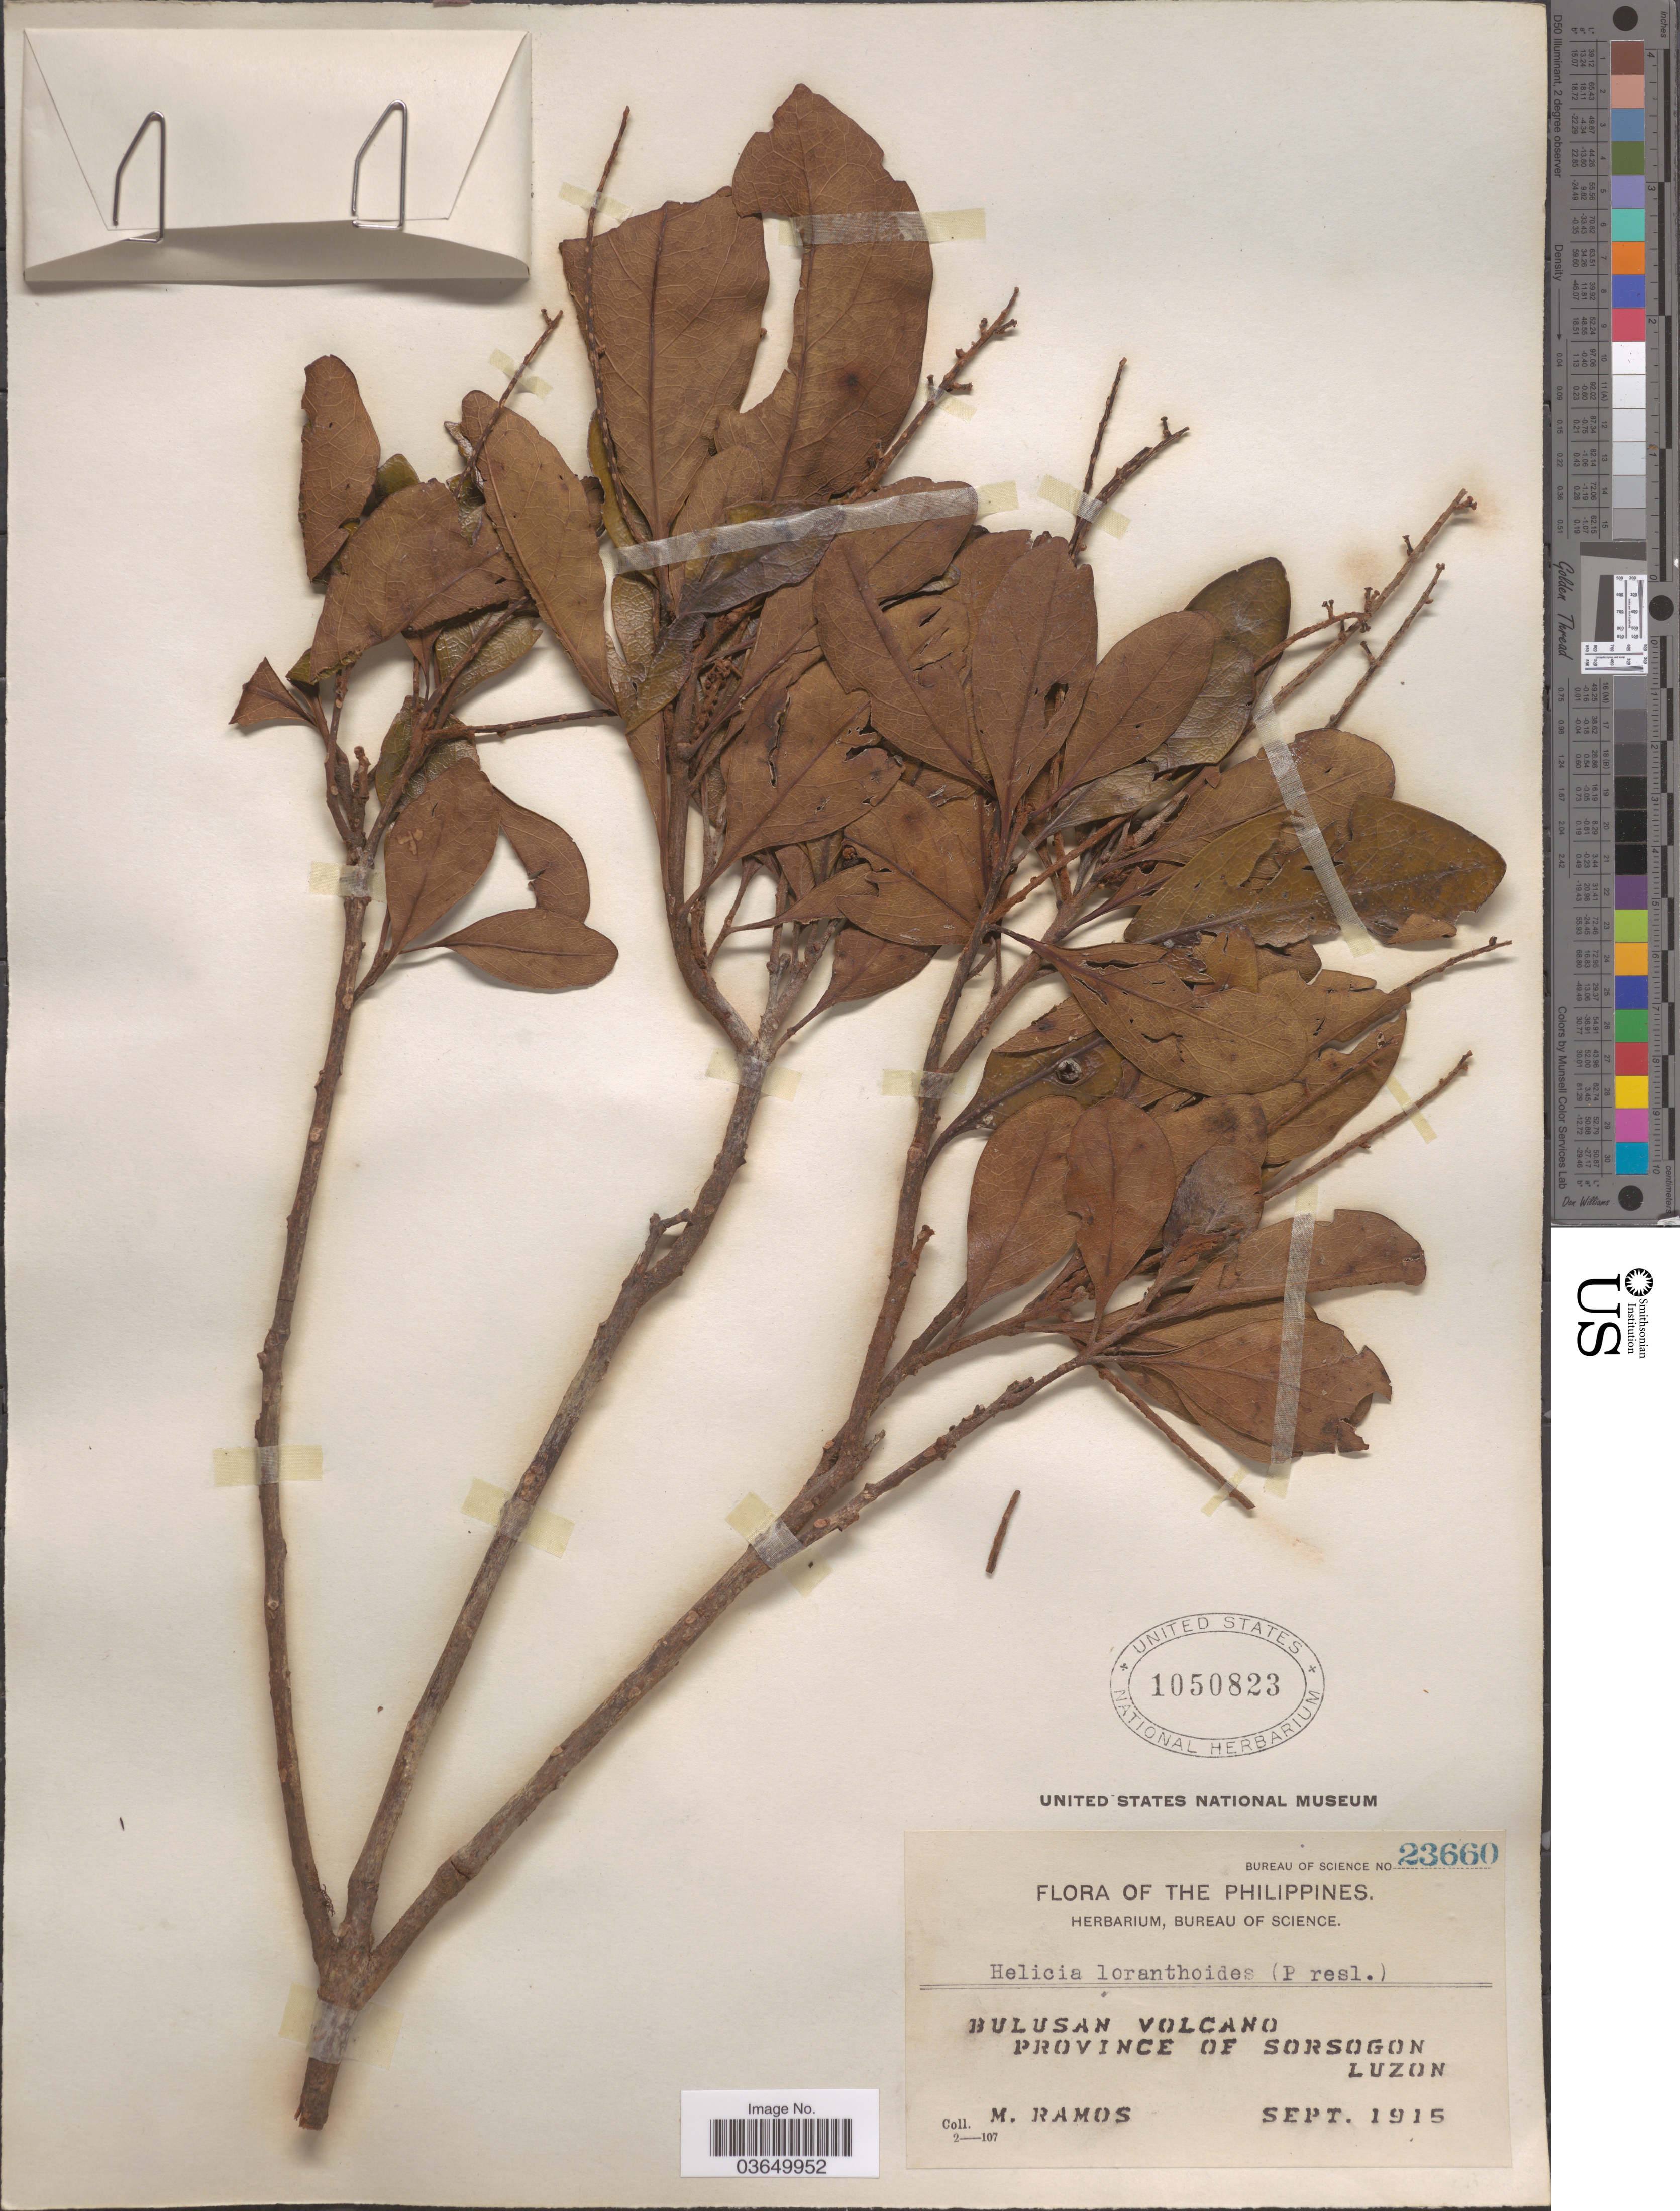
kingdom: Plantae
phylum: Tracheophyta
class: Magnoliopsida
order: Proteales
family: Proteaceae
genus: Helicia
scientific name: Helicia loranthoides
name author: C. Presl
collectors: M. Ramos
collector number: Bureau of Science 23660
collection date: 1915-09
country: Philippines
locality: Bulusan Volcano. Province of Sorsogon. Luzon.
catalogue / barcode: US 1050823